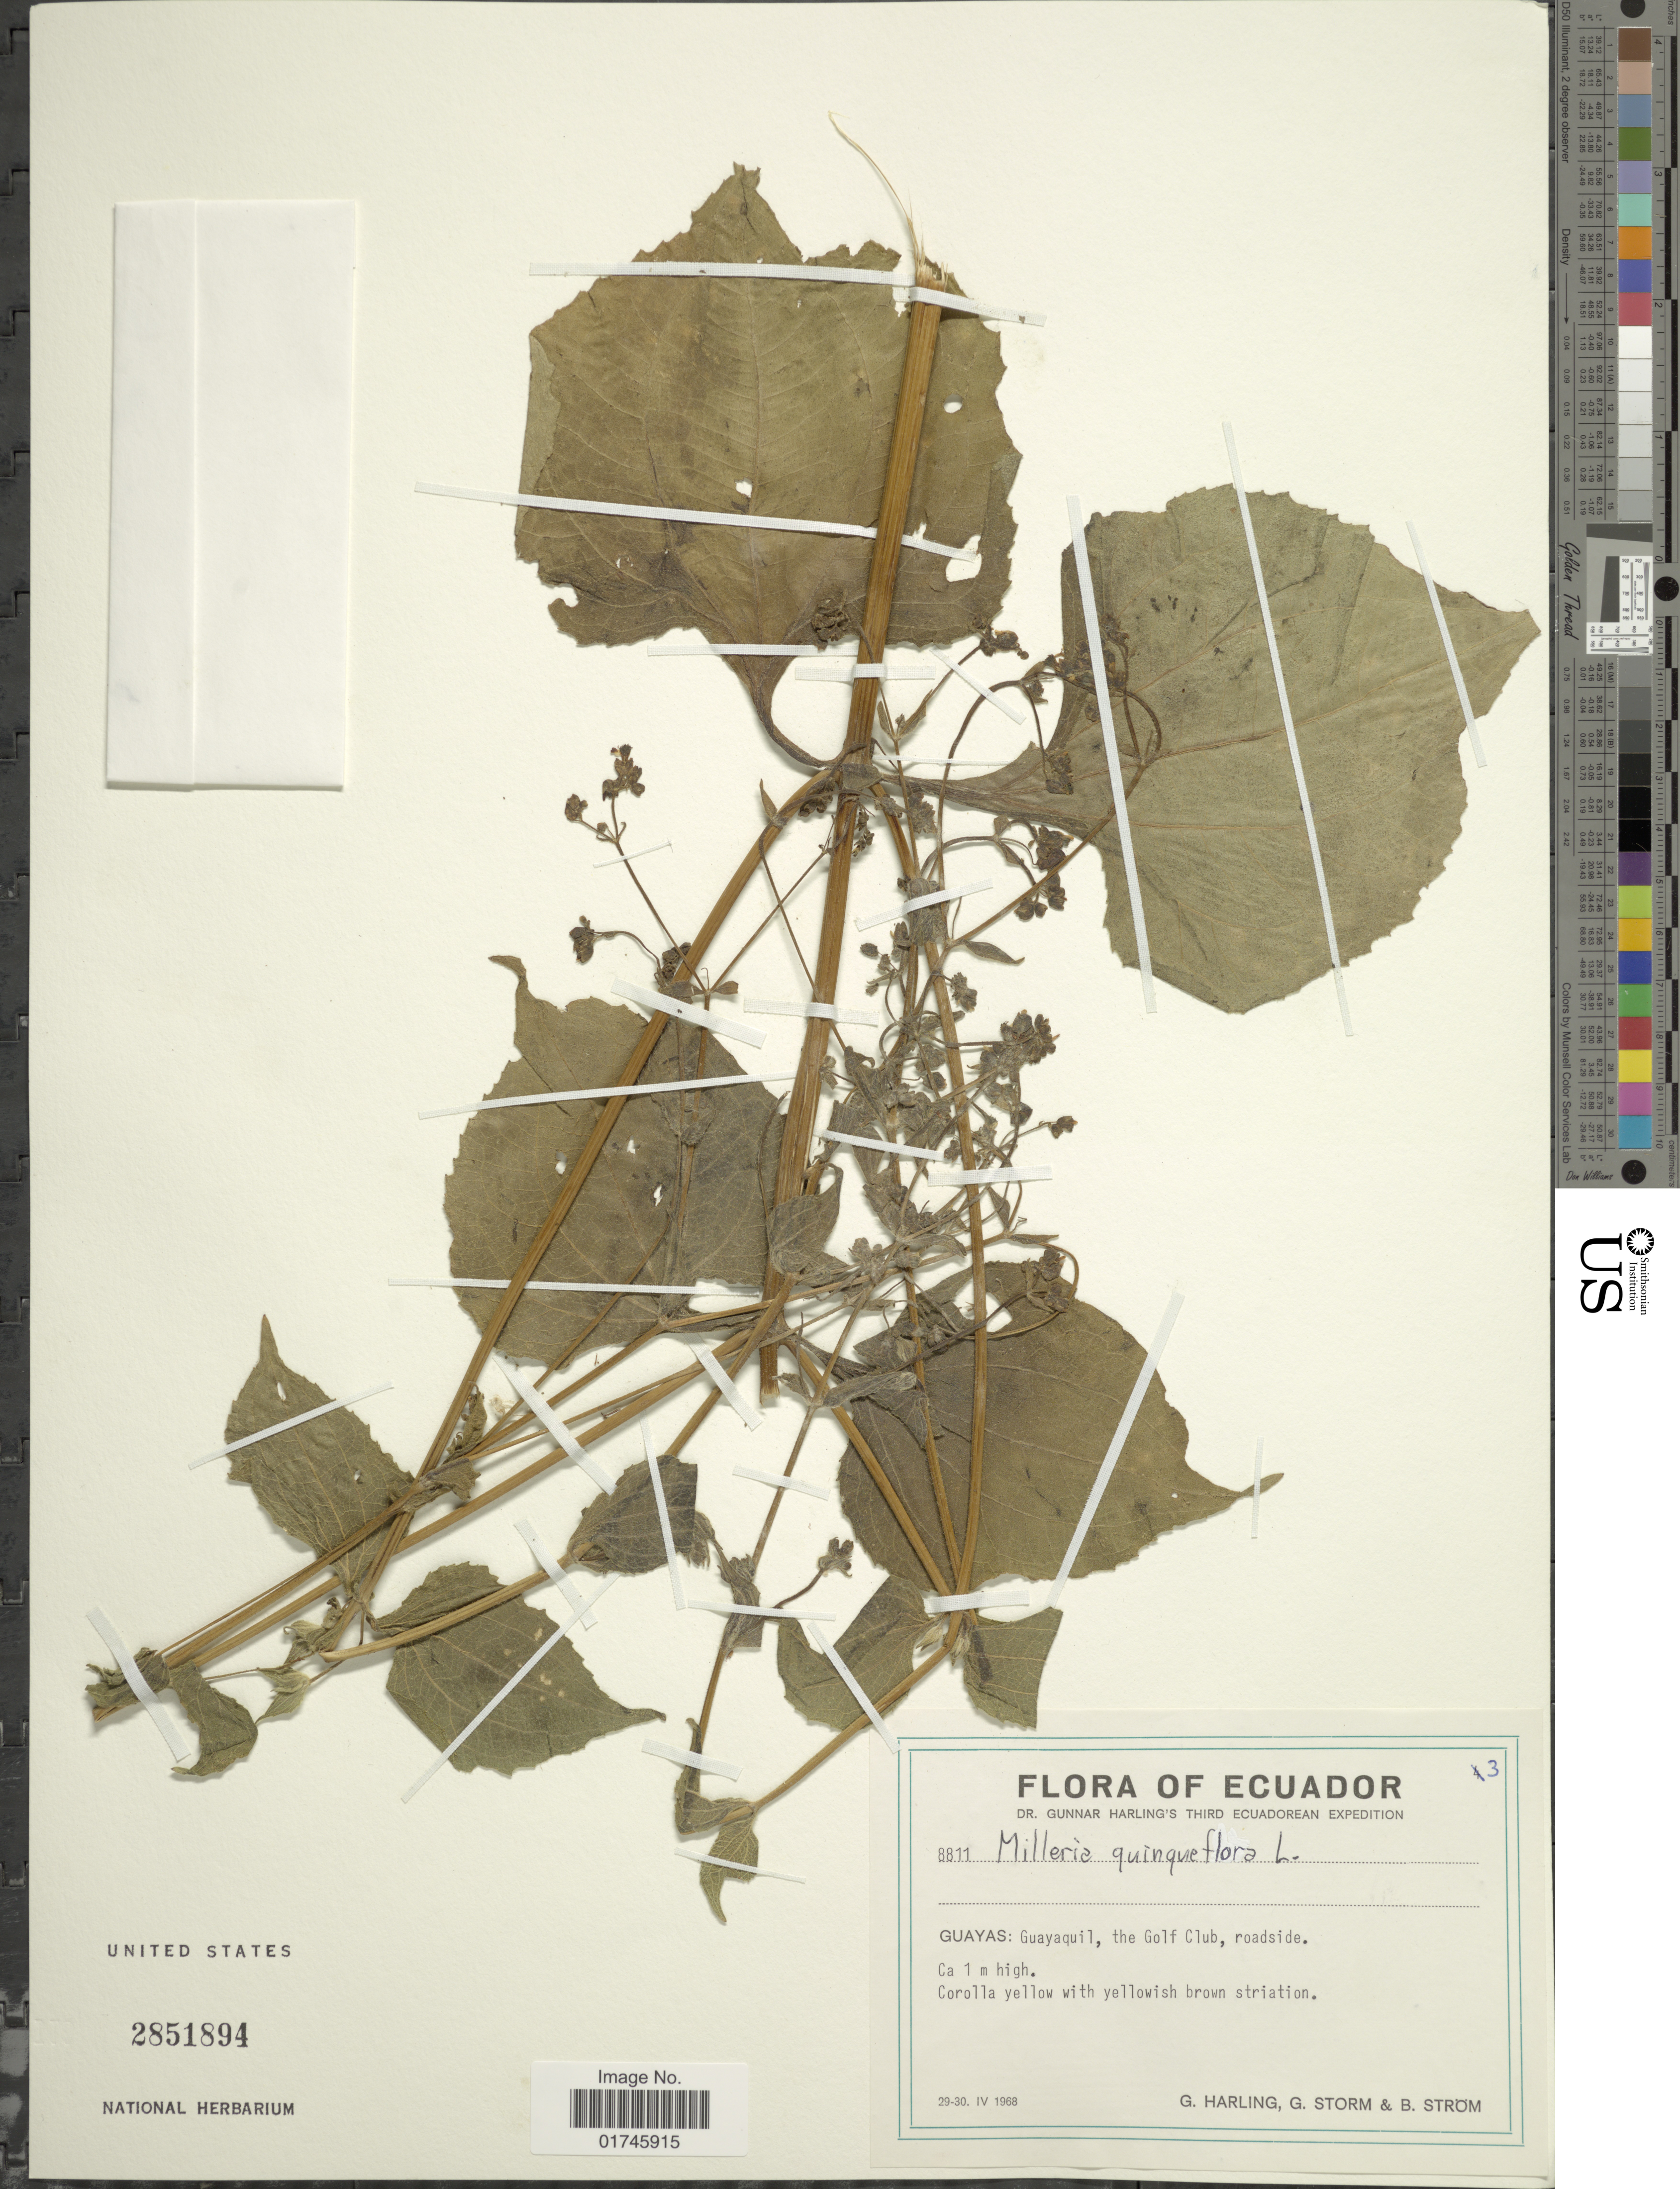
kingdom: Plantae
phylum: Tracheophyta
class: Magnoliopsida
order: Asterales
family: Asteraceae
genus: Milleria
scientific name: Milleria quinqueflora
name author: L.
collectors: G. Harling, G. Storm & B. Ström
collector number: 8811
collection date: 1968-04-29/1968-04-30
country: Ecuador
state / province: Guayas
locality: Guayas: Guayaquil, the Golf Club, roadside.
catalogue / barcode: US 2851894